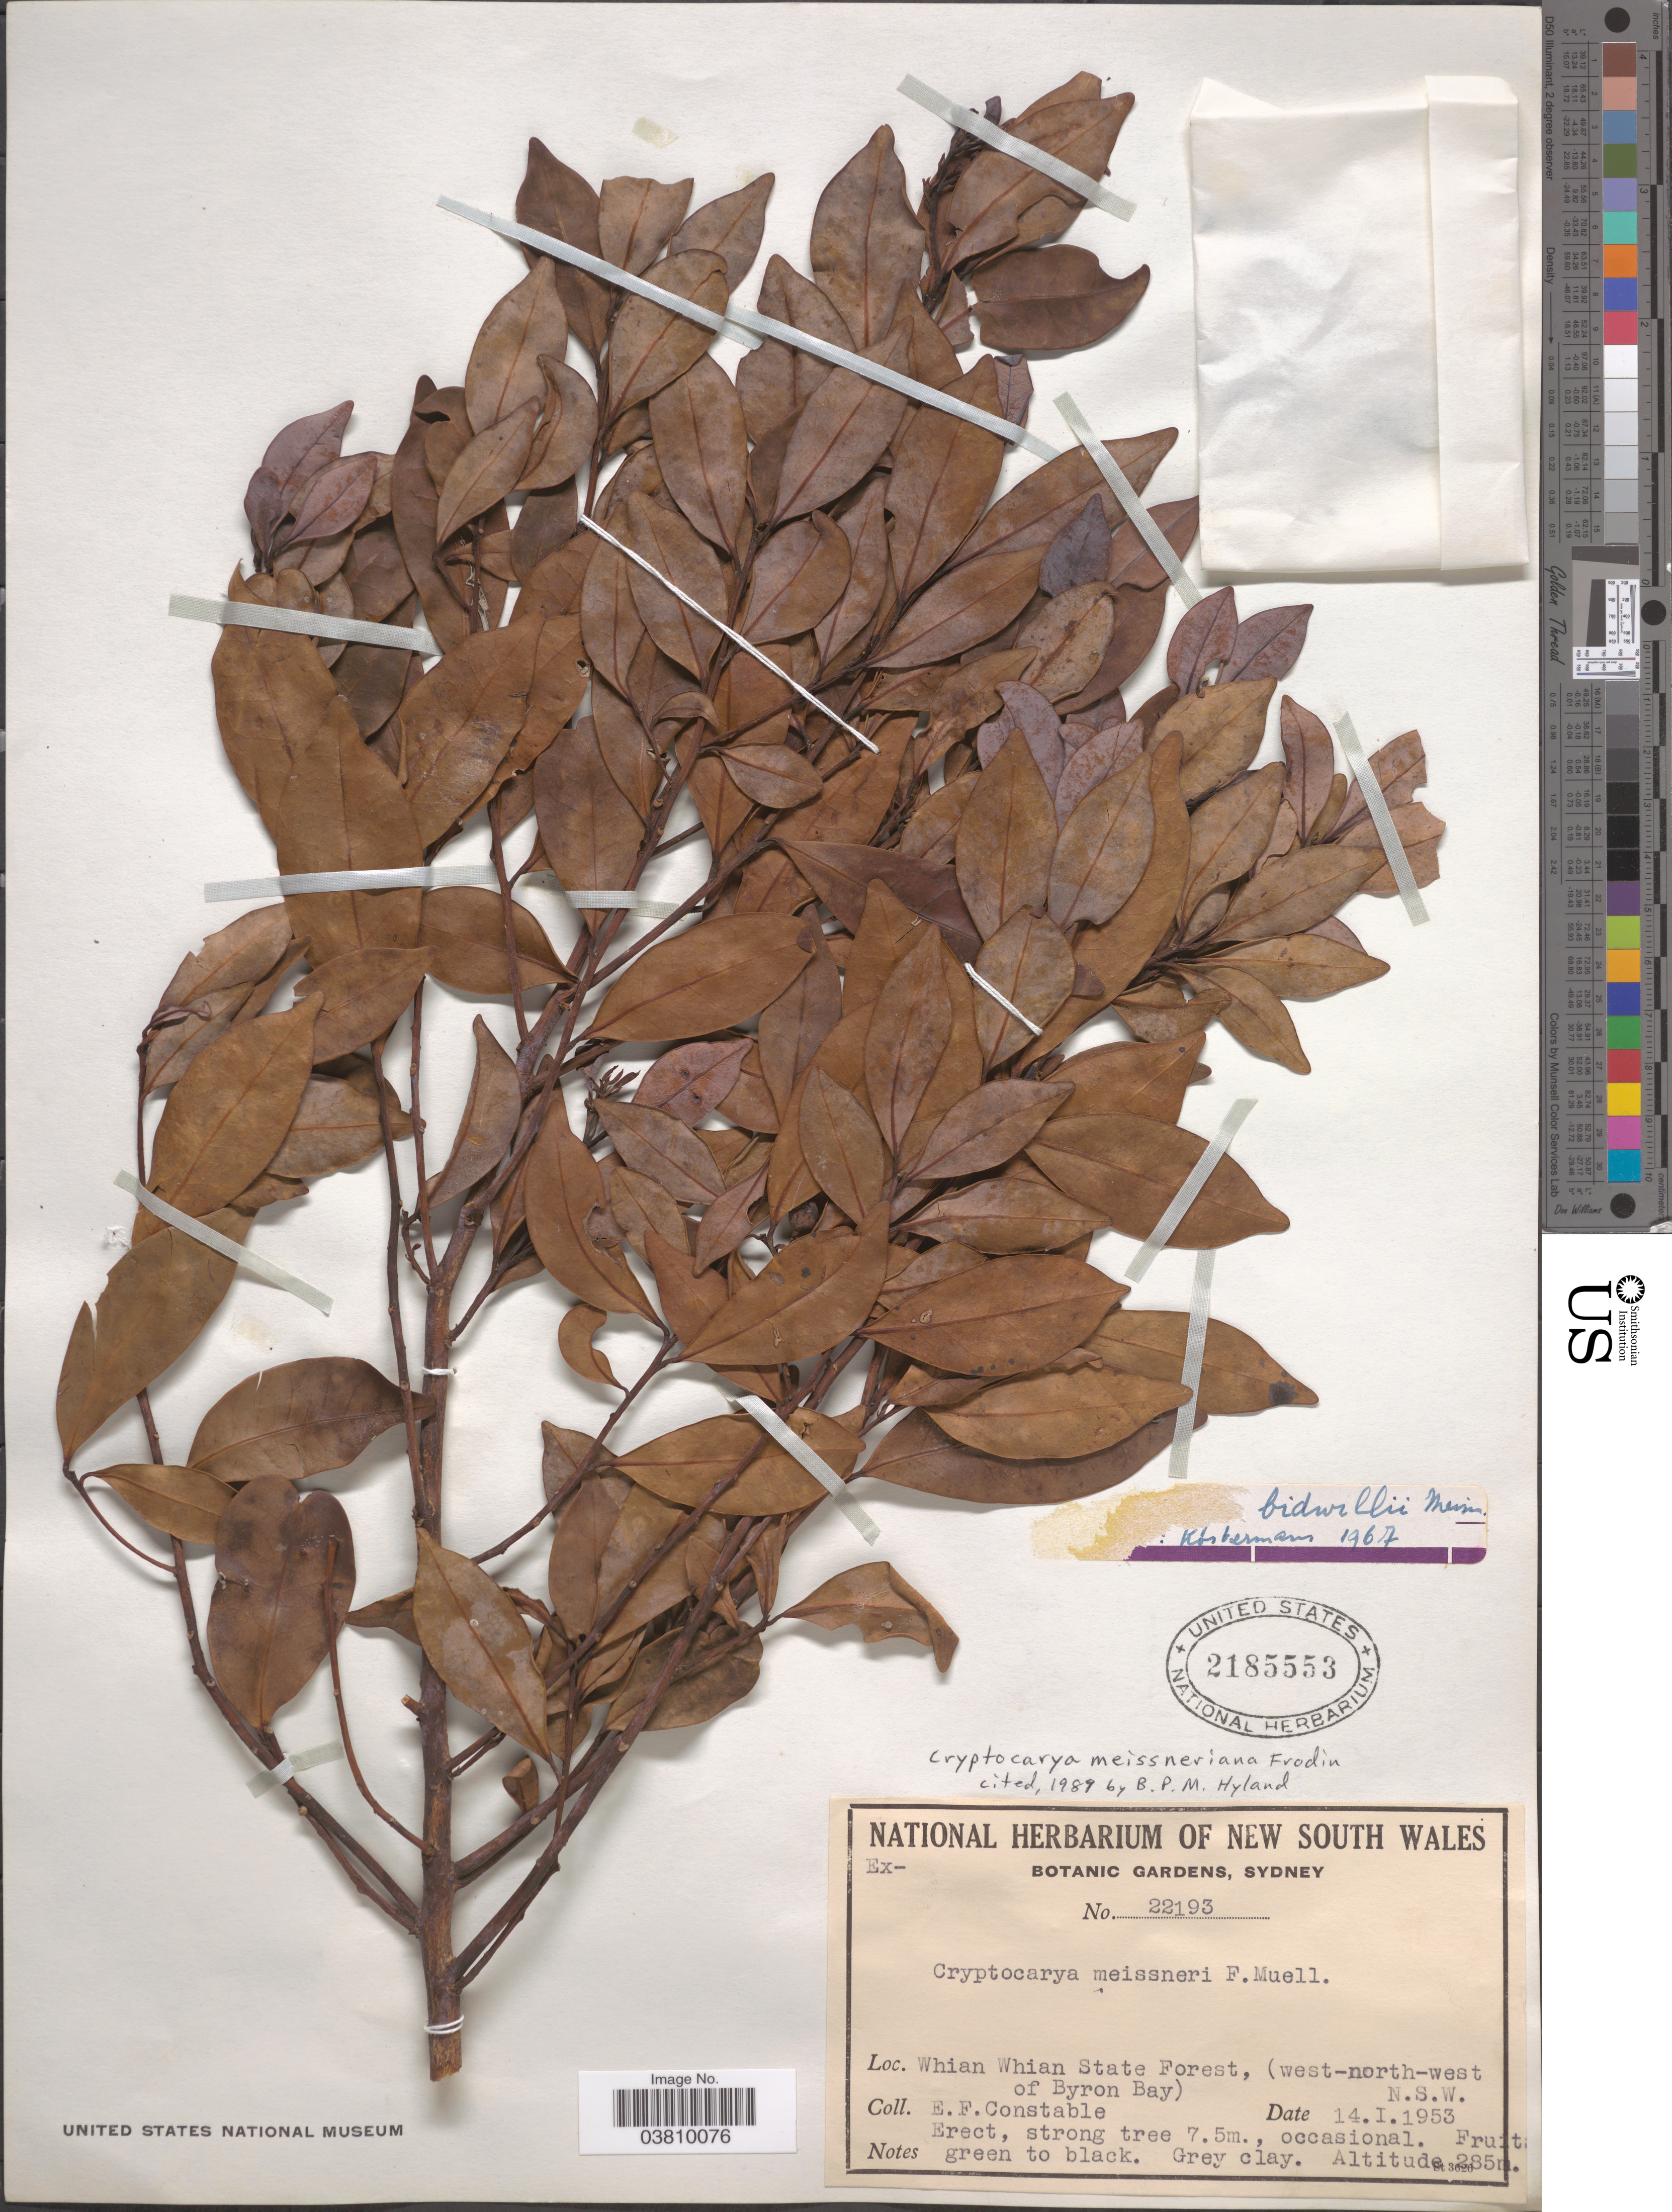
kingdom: Plantae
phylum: Tracheophyta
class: Magnoliopsida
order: Laurales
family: Lauraceae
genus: Cryptocarya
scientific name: Cryptocarya meisneriana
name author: Frodin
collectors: E. F. Constable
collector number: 22193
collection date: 1953-01-14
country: Australia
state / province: New South Wales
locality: Whian Whian State Forest, (west-north-west of Byron Bay).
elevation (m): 285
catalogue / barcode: US 2185553